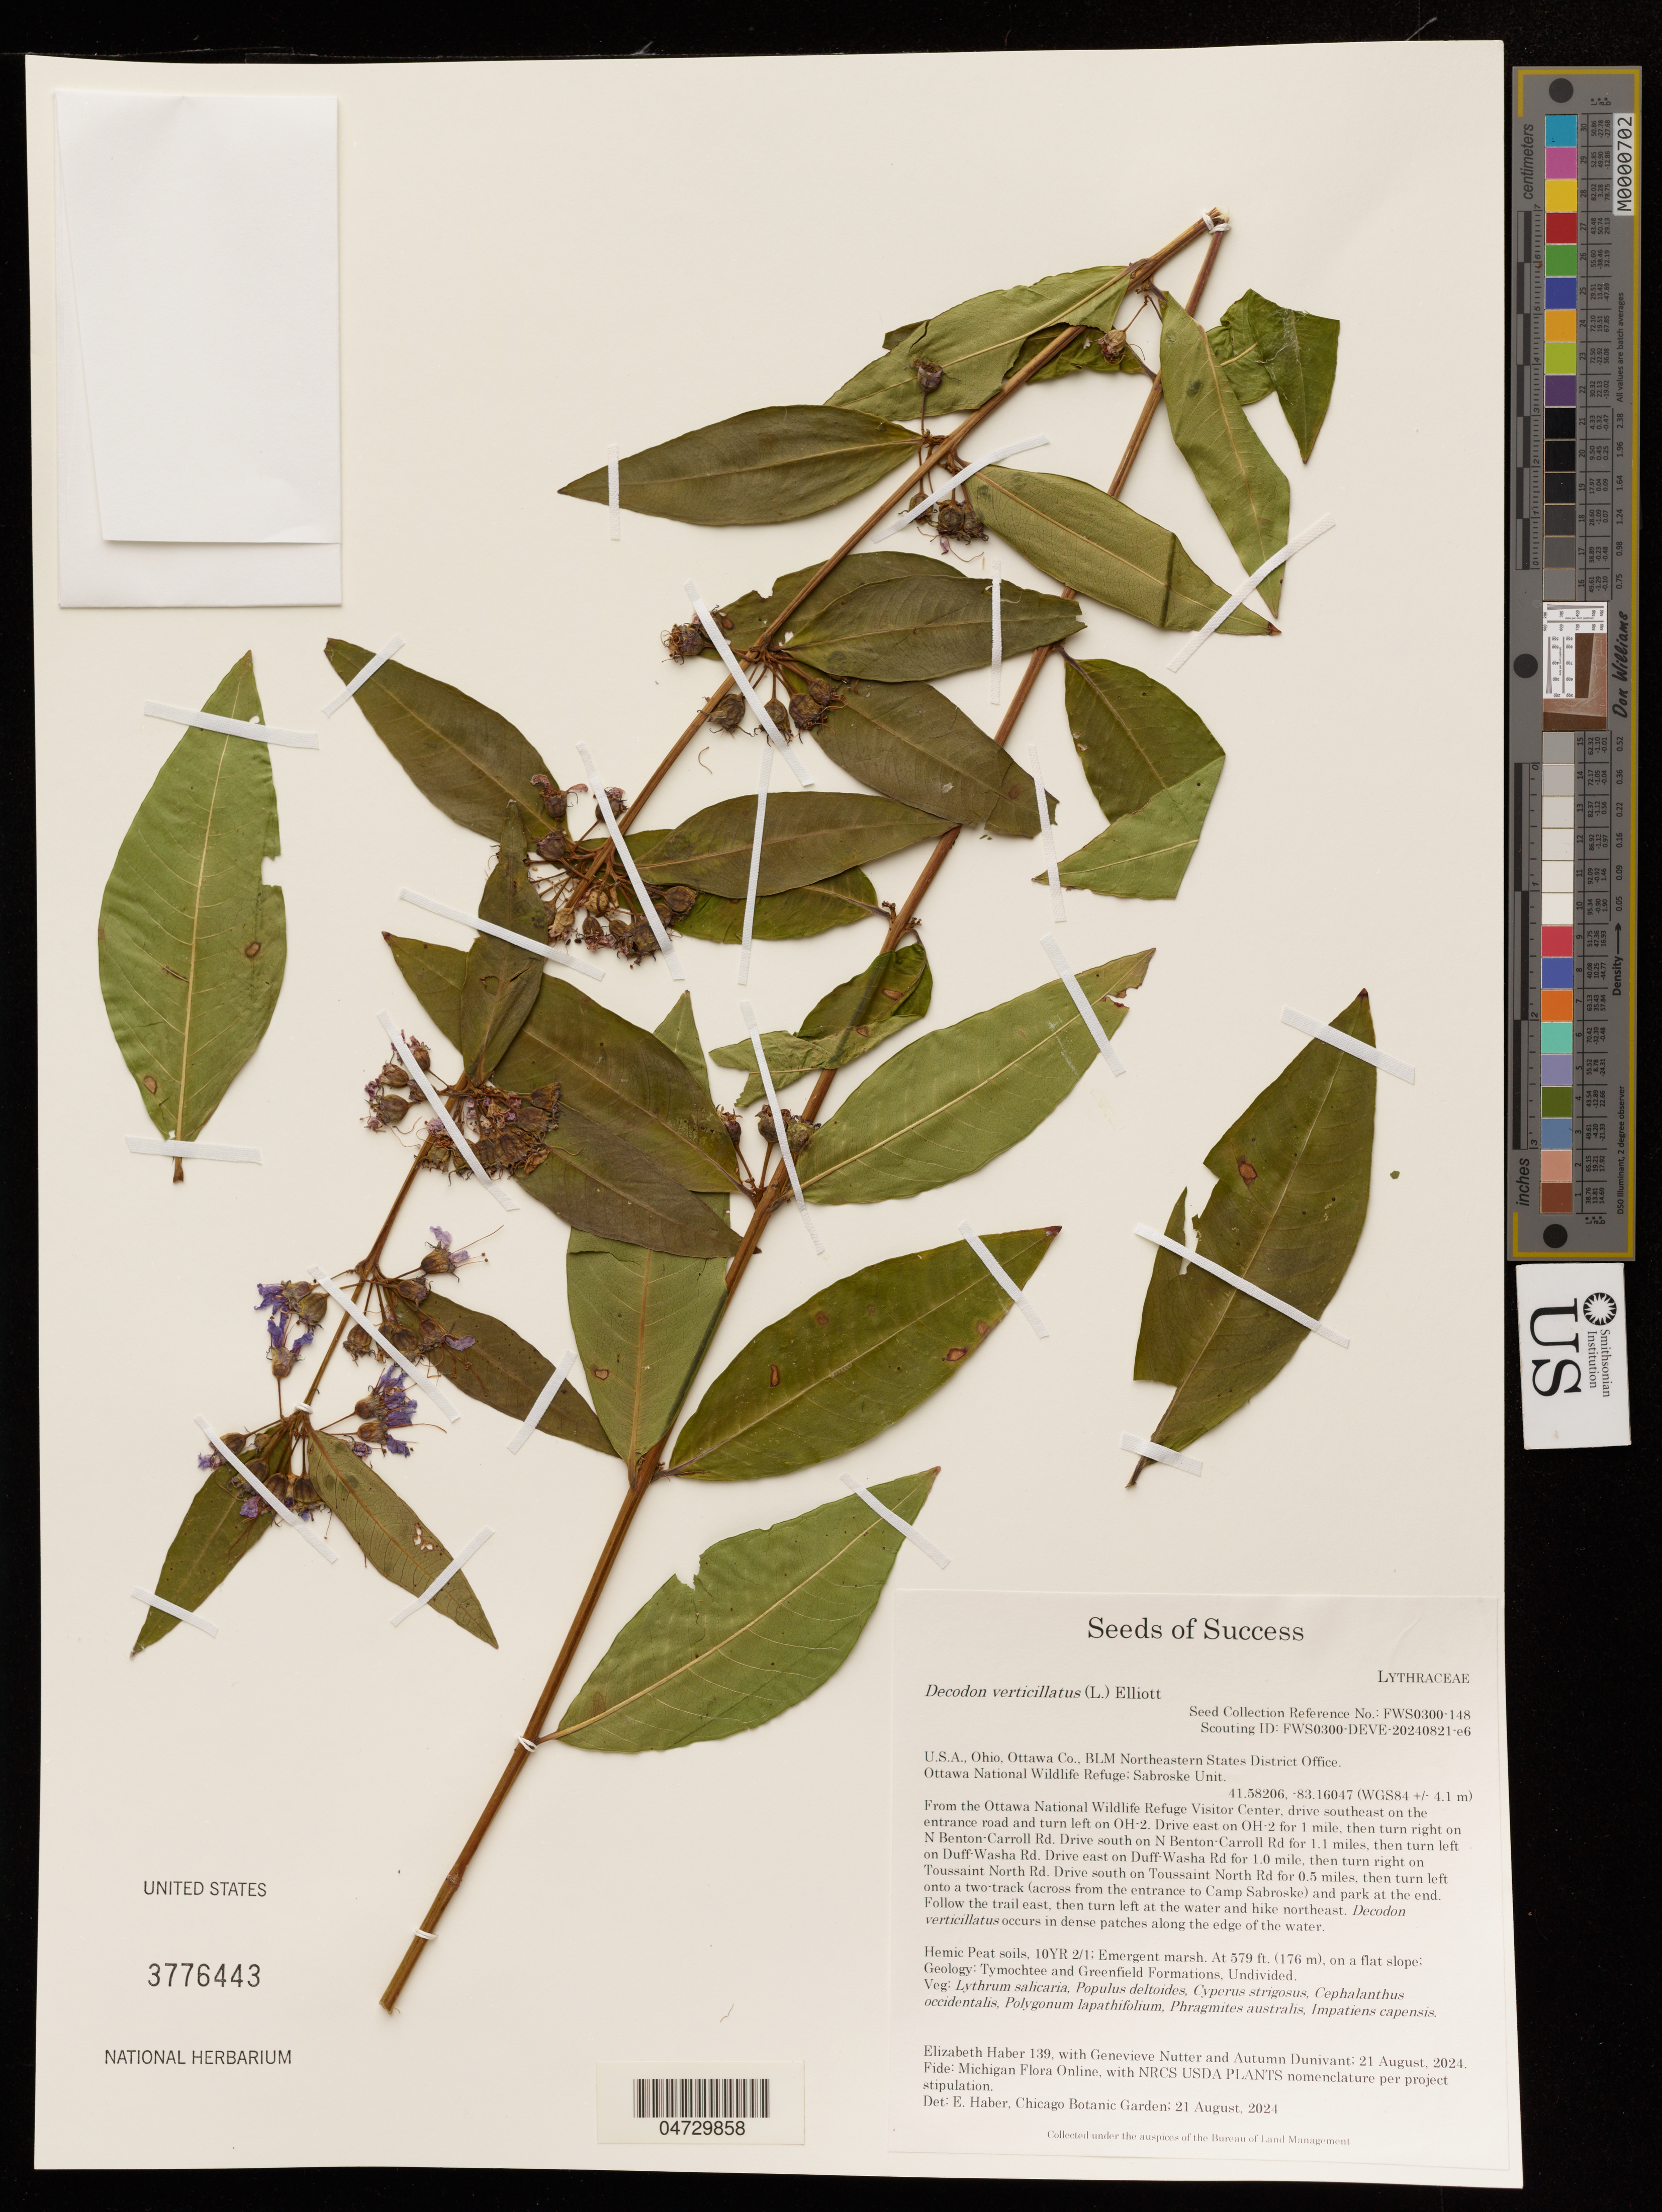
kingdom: Plantae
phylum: Tracheophyta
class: Magnoliopsida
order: Myrtales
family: Lythraceae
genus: Decodon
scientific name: Decodon verticillatus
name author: (L.) Elliott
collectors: E. Haber, G. Nutter & A. Dunivant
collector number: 139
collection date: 2024-08-21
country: United States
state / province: Ohio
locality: Ottawa Co., BLM Northeastern States District Office. Ottawa National Wildlife Refuge: Sabroske Unit. (WGS84 +/- 4.1 m). From the Ottawa National Wildlife Refuge Visitor Center, drive southeast on the entrance road and turn left on OH‑2. Drive east on OH‑2 for 1 mile, then turn right on N Benton‑Carroll Rd. Drive south on N Benton‑Carroll Rd for 1.1 miles, then turn left on Duff‑Washa Rd. Drive east on Duff‑Washa Rd for 1.0 mile, then turn right on Toussaint North Rd. Drive south on Toussaint North Rd for 0.5 miles, then turn left onto a two‑track (across from the entrance to Camp Sabroske) and park at the end. Follow the trail east, then turn left at the water and hike northeast.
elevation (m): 176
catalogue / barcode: US 3776443